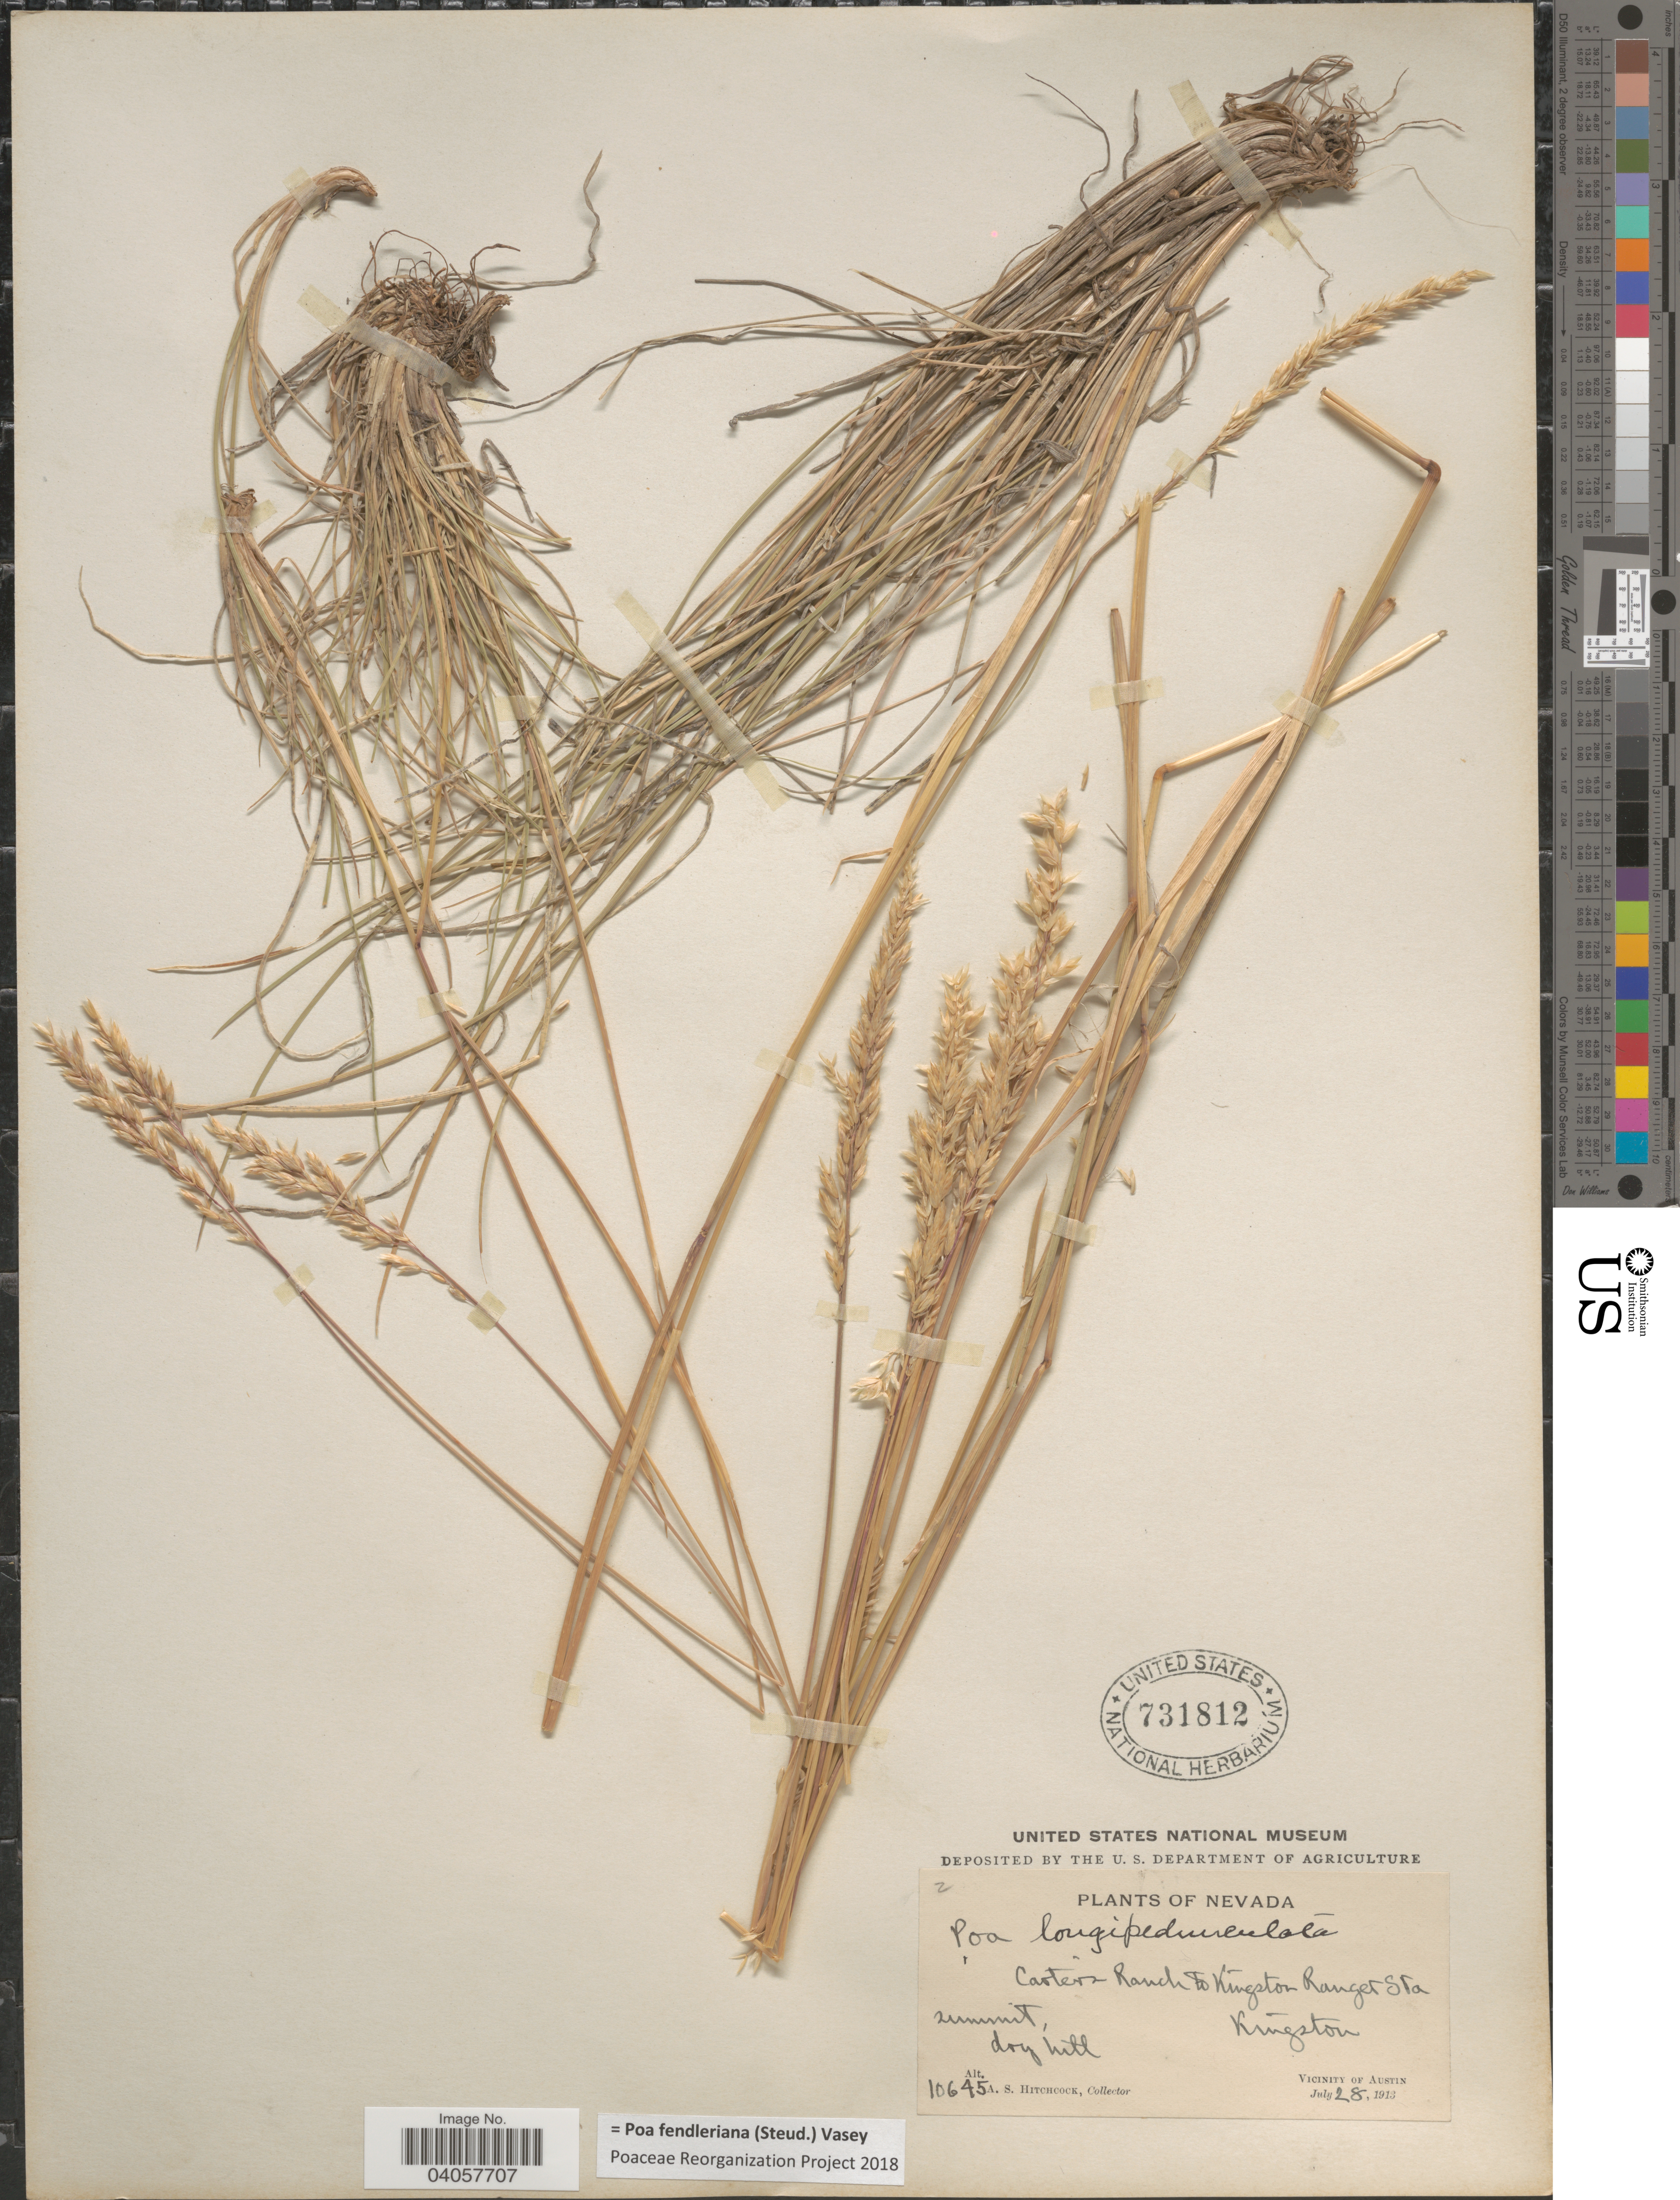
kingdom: Plantae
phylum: Tracheophyta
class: Liliopsida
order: Poales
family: Poaceae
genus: Poa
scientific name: Poa fendleriana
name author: (Steud.) Vasey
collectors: A. S. Hitchcock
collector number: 10645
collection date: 1913-07-28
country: United States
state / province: Nevada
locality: Carters Ranch to Kingston Ranger Sta summit, Kingston. Vicinity of Austin.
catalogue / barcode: US 731812